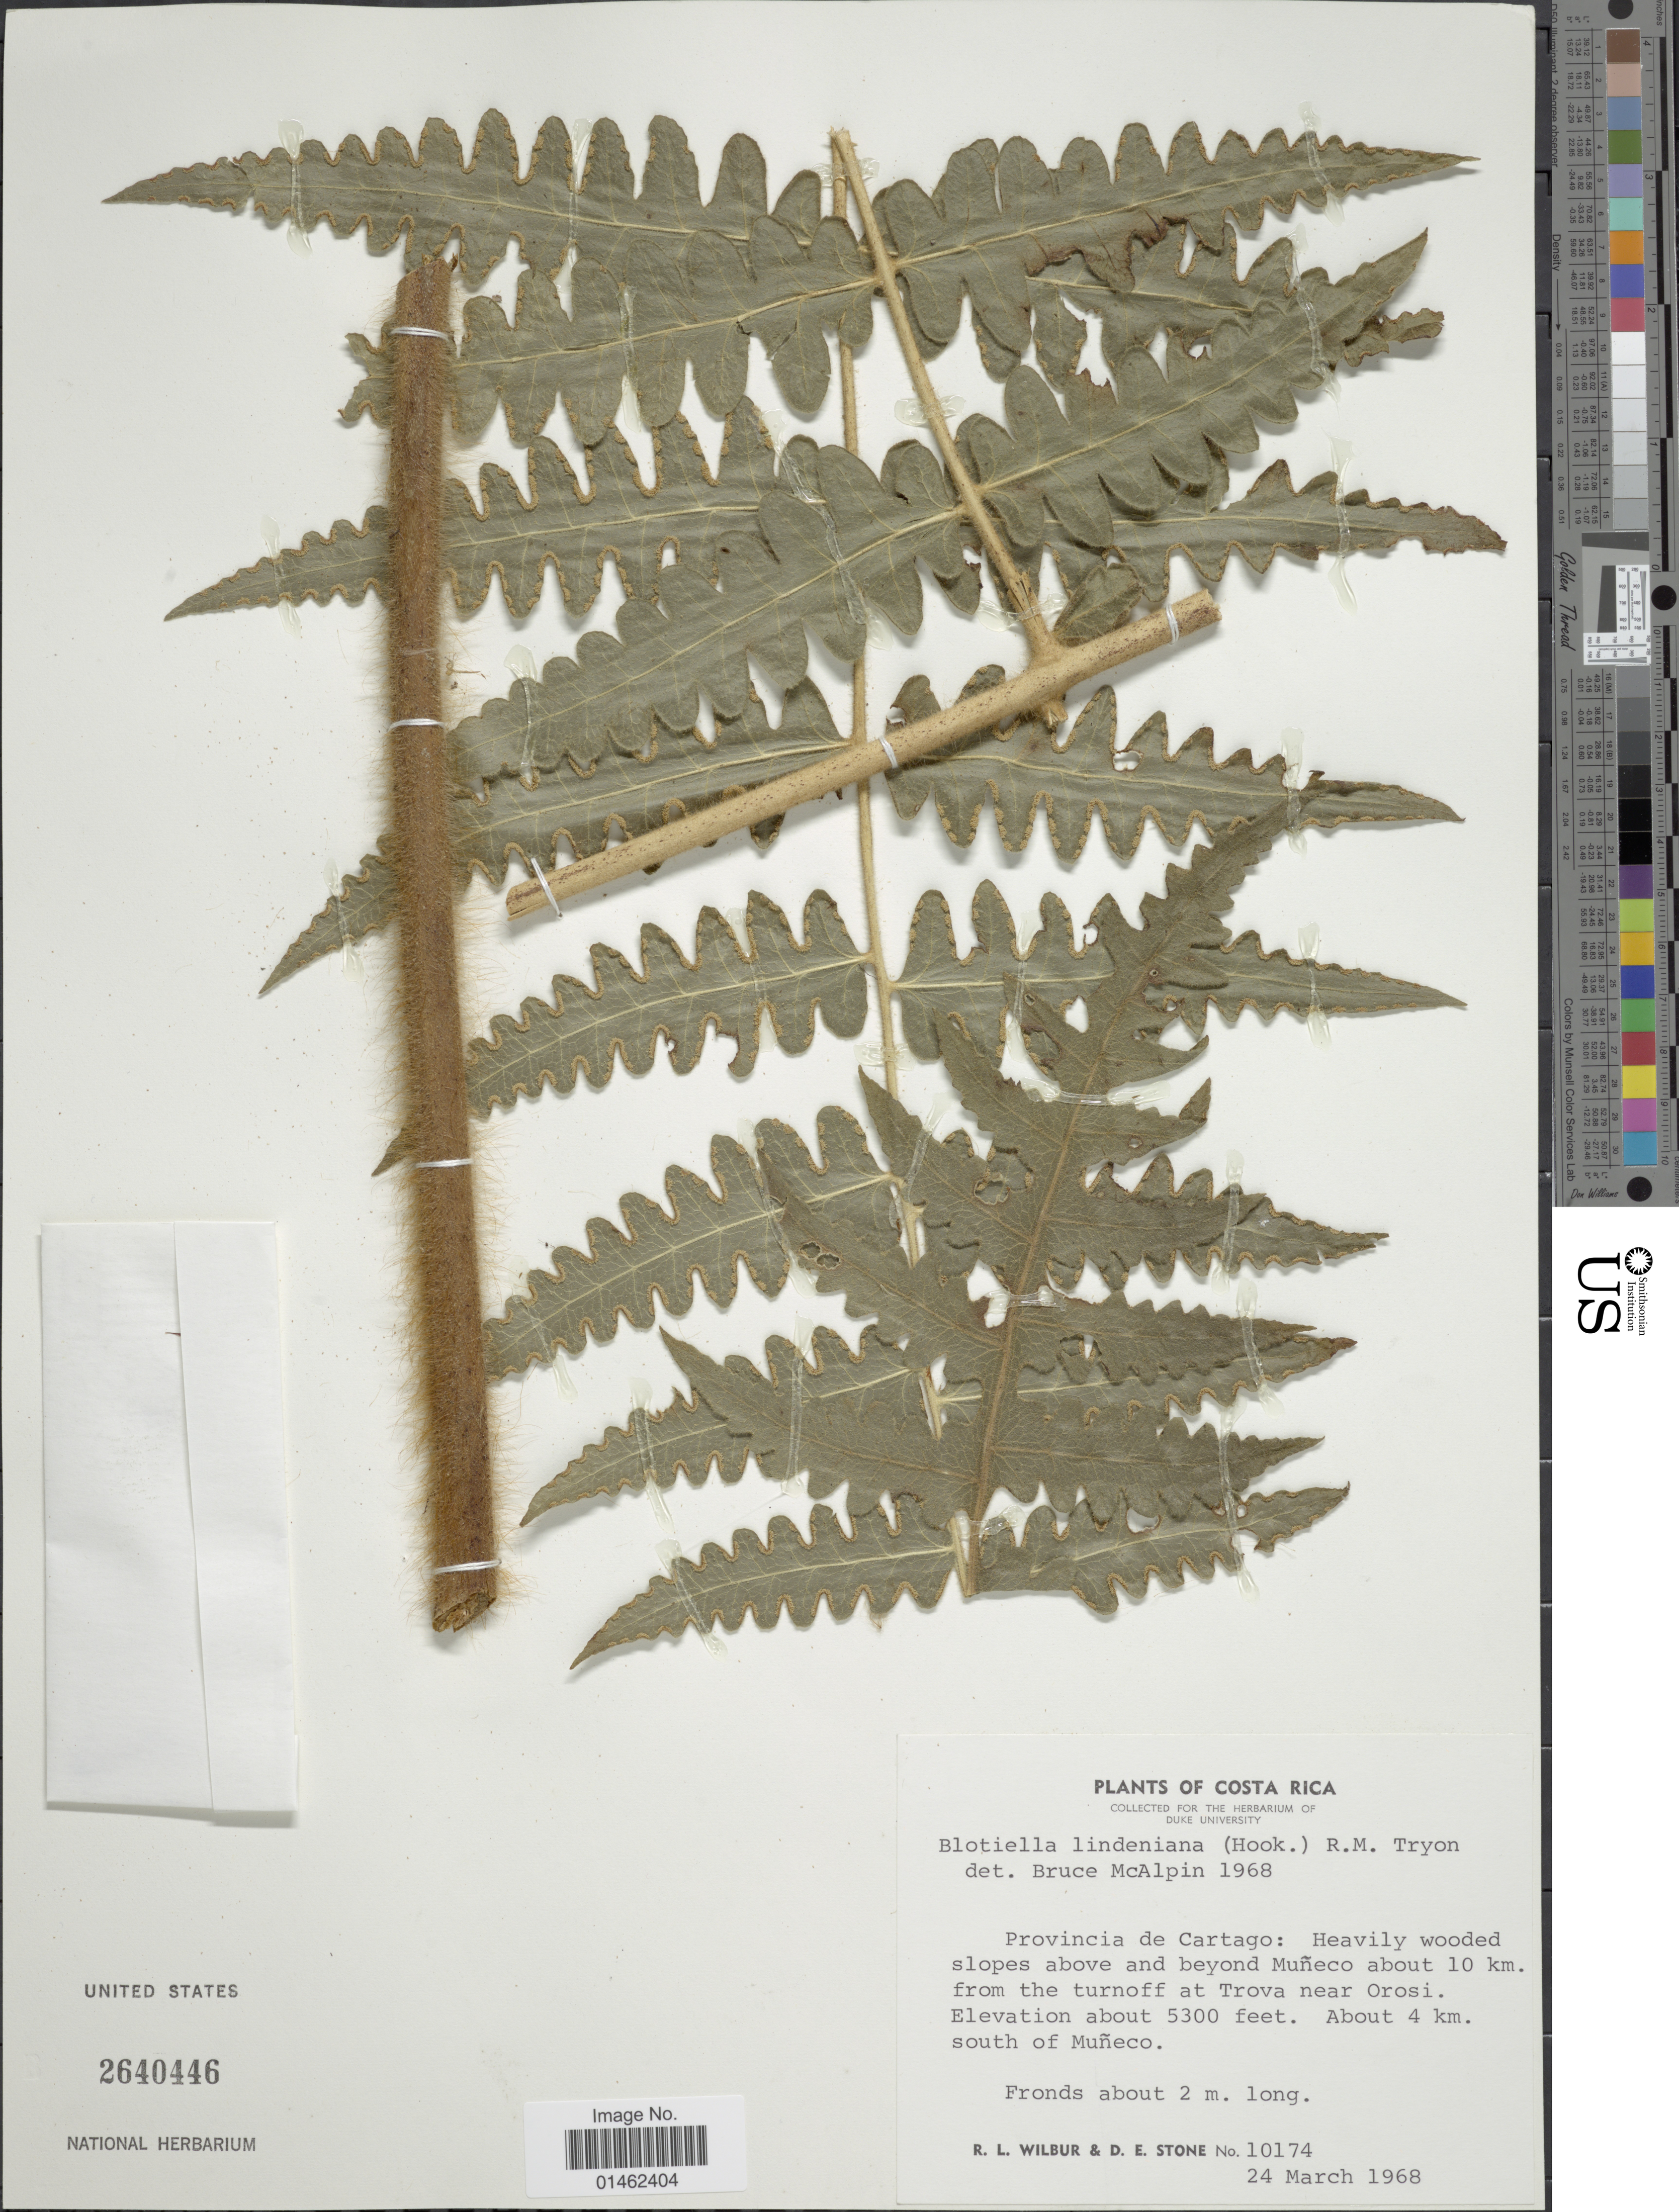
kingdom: Plantae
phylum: Tracheophyta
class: Polypodiopsida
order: Polypodiales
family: Dennstaedtiaceae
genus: Blotiella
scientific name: Blotiella lindeniana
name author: (Hook.) R.M. Tryon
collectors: R. L. Wilbur & B. C. Stone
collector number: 10174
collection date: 1968-03-24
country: Costa Rica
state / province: Cartago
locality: Heavily wooded slopes above and beyond Muñeco about 10 km. from the turnoff at Trova near Orosi, About 4 km south of Muñeco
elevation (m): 1615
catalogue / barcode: US 2640446